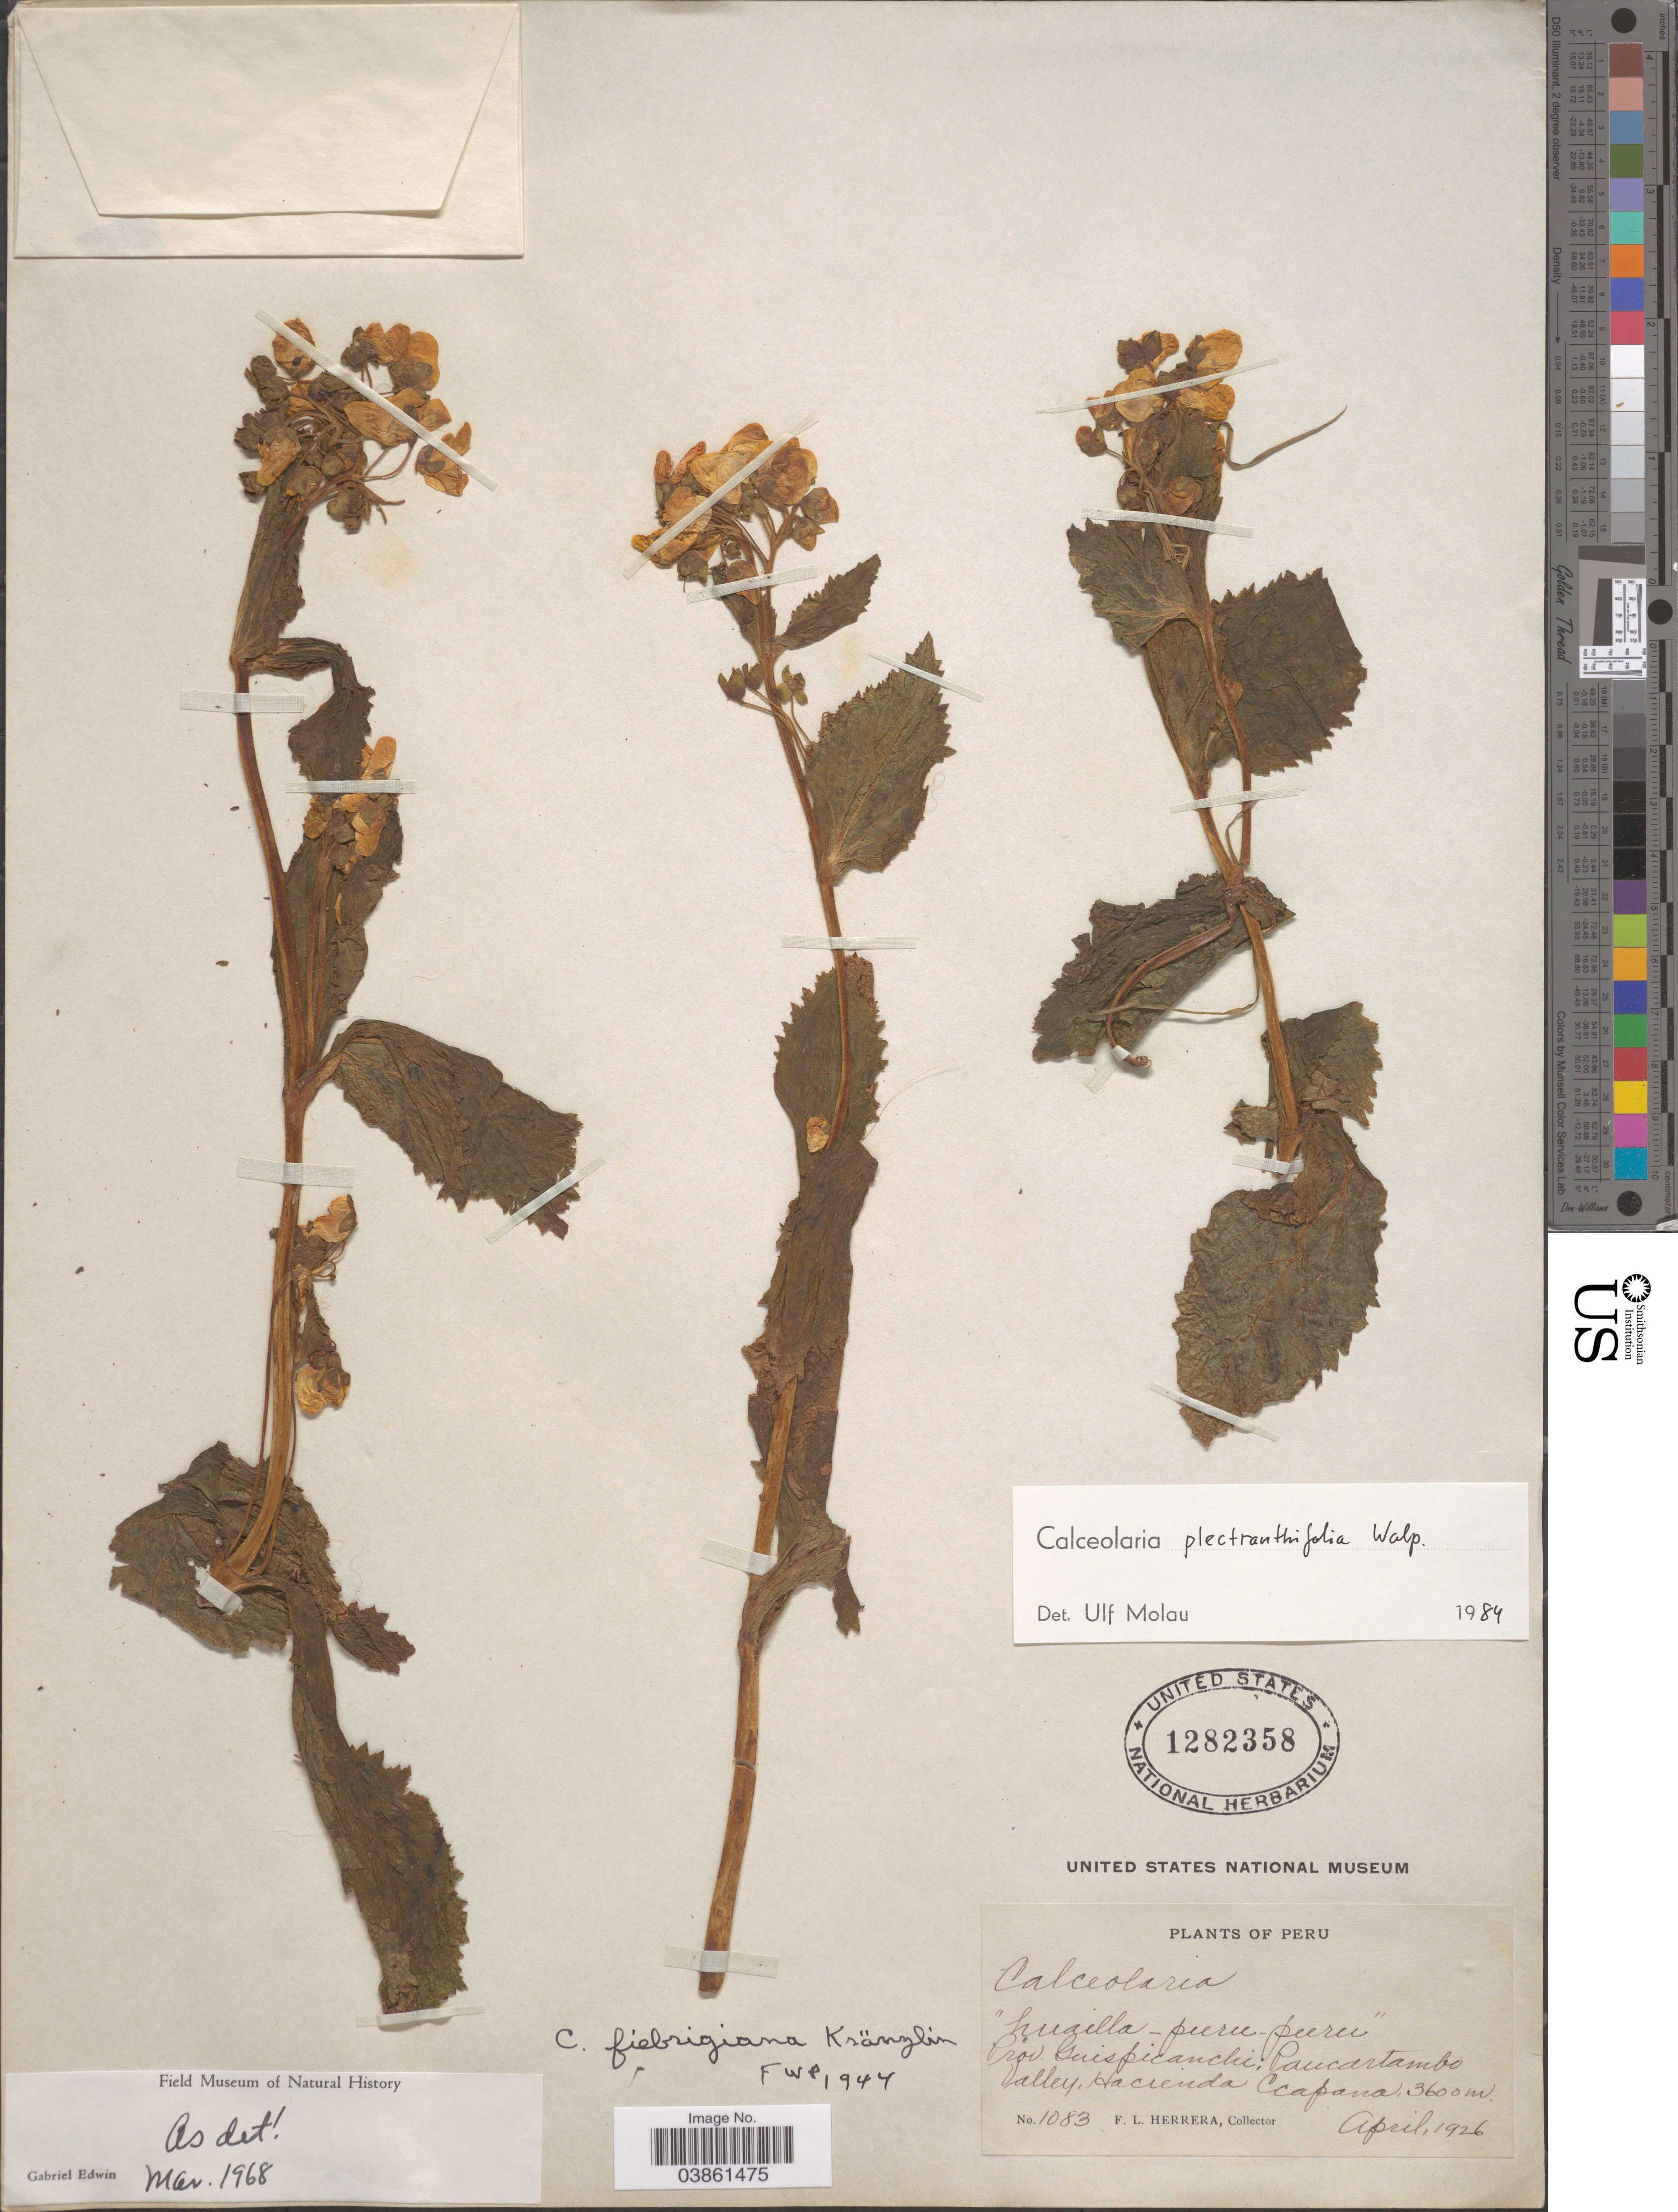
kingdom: Plantae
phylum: Tracheophyta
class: Magnoliopsida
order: Lamiales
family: Calceolariaceae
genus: Calceolaria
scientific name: Calceolaria plectranthifolia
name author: Walp.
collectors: F. L. Herrera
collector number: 1083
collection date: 1926-04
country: Peru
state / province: Cusco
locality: Paucartambo Valley, Hacienda Ccapana, Prov. Quispicanchi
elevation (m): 3600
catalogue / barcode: US 1282358